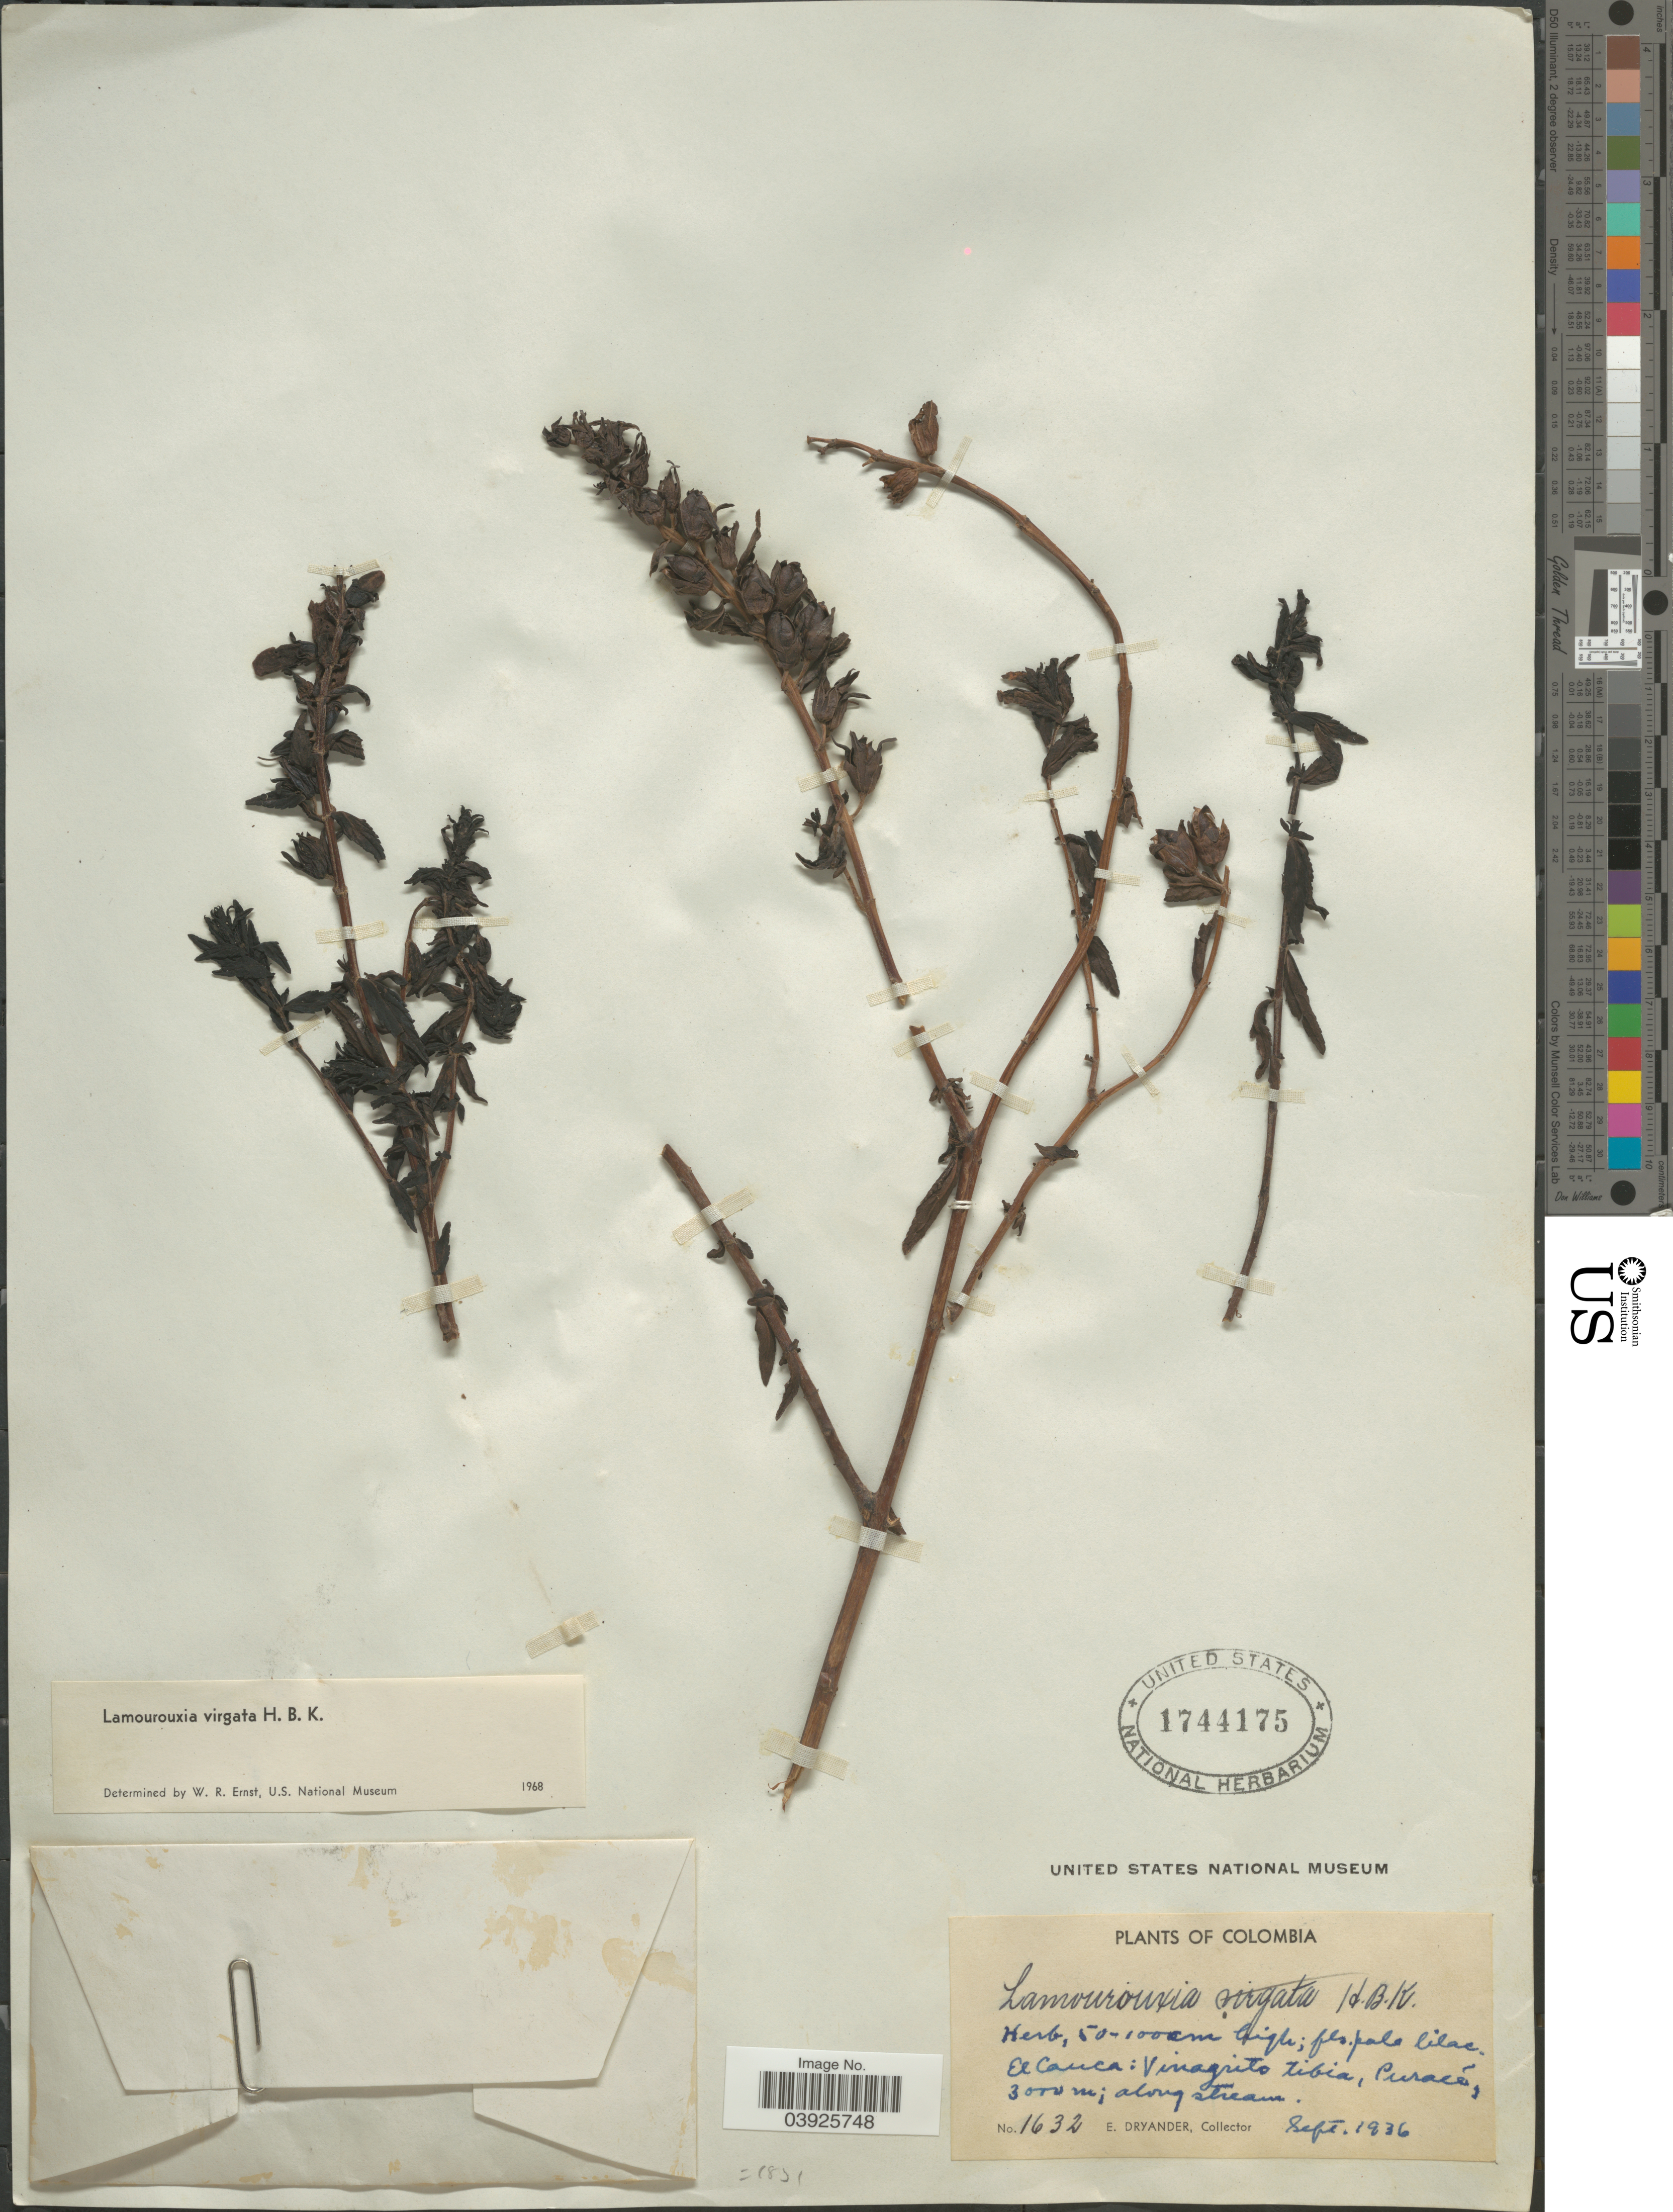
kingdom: Plantae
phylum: Tracheophyta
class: Magnoliopsida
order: Lamiales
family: Orobanchaceae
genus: Lamourouxia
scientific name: Lamourouxia virgata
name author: Kunth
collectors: E. Dryander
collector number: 1632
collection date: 1936-09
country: Colombia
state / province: Cauca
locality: El Cauca: Vinagrito tibia, Puracé, along stream.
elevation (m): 3000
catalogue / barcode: US 1744175